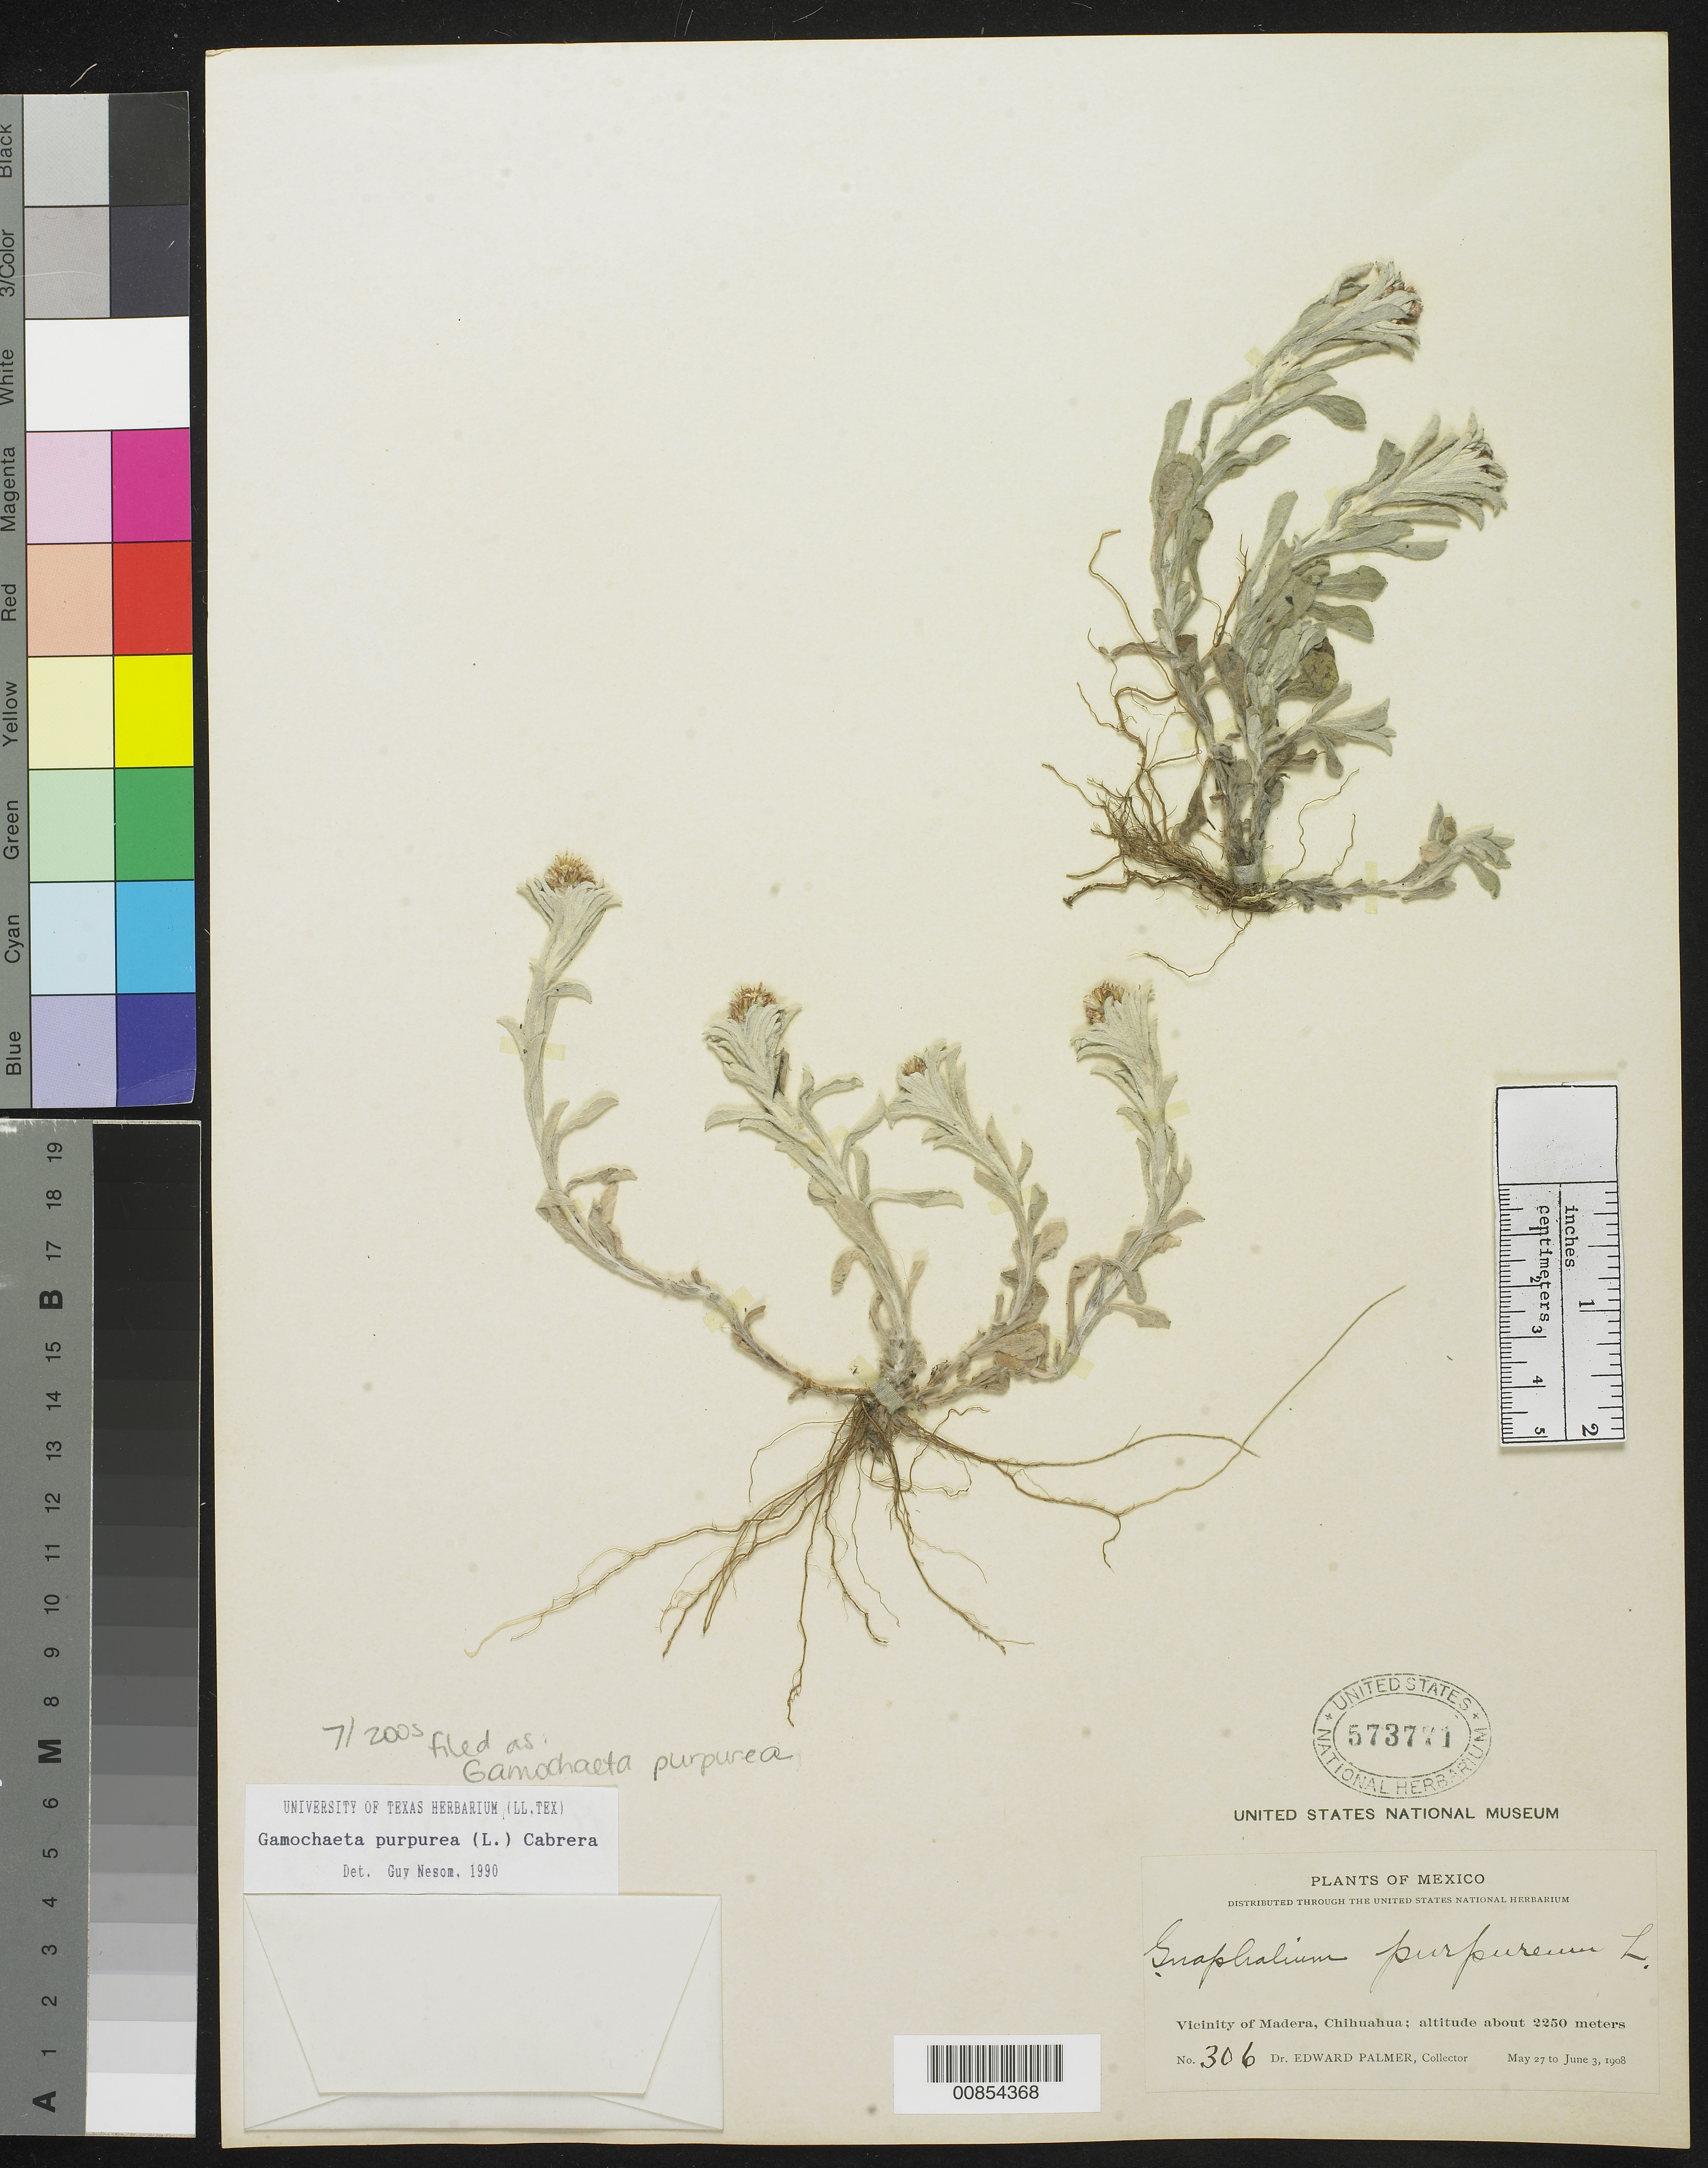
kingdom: Plantae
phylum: Tracheophyta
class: Magnoliopsida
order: Asterales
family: Asteraceae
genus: Gamochaeta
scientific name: Gamochaeta purpurea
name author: (L.) Cabrera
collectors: E. Palmer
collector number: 306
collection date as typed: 27 May 1908 to 03 Jun 1908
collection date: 1908-05-27/1908-06-03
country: Mexico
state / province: Chihuahua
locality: Vicinity of Madera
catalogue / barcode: US 573771